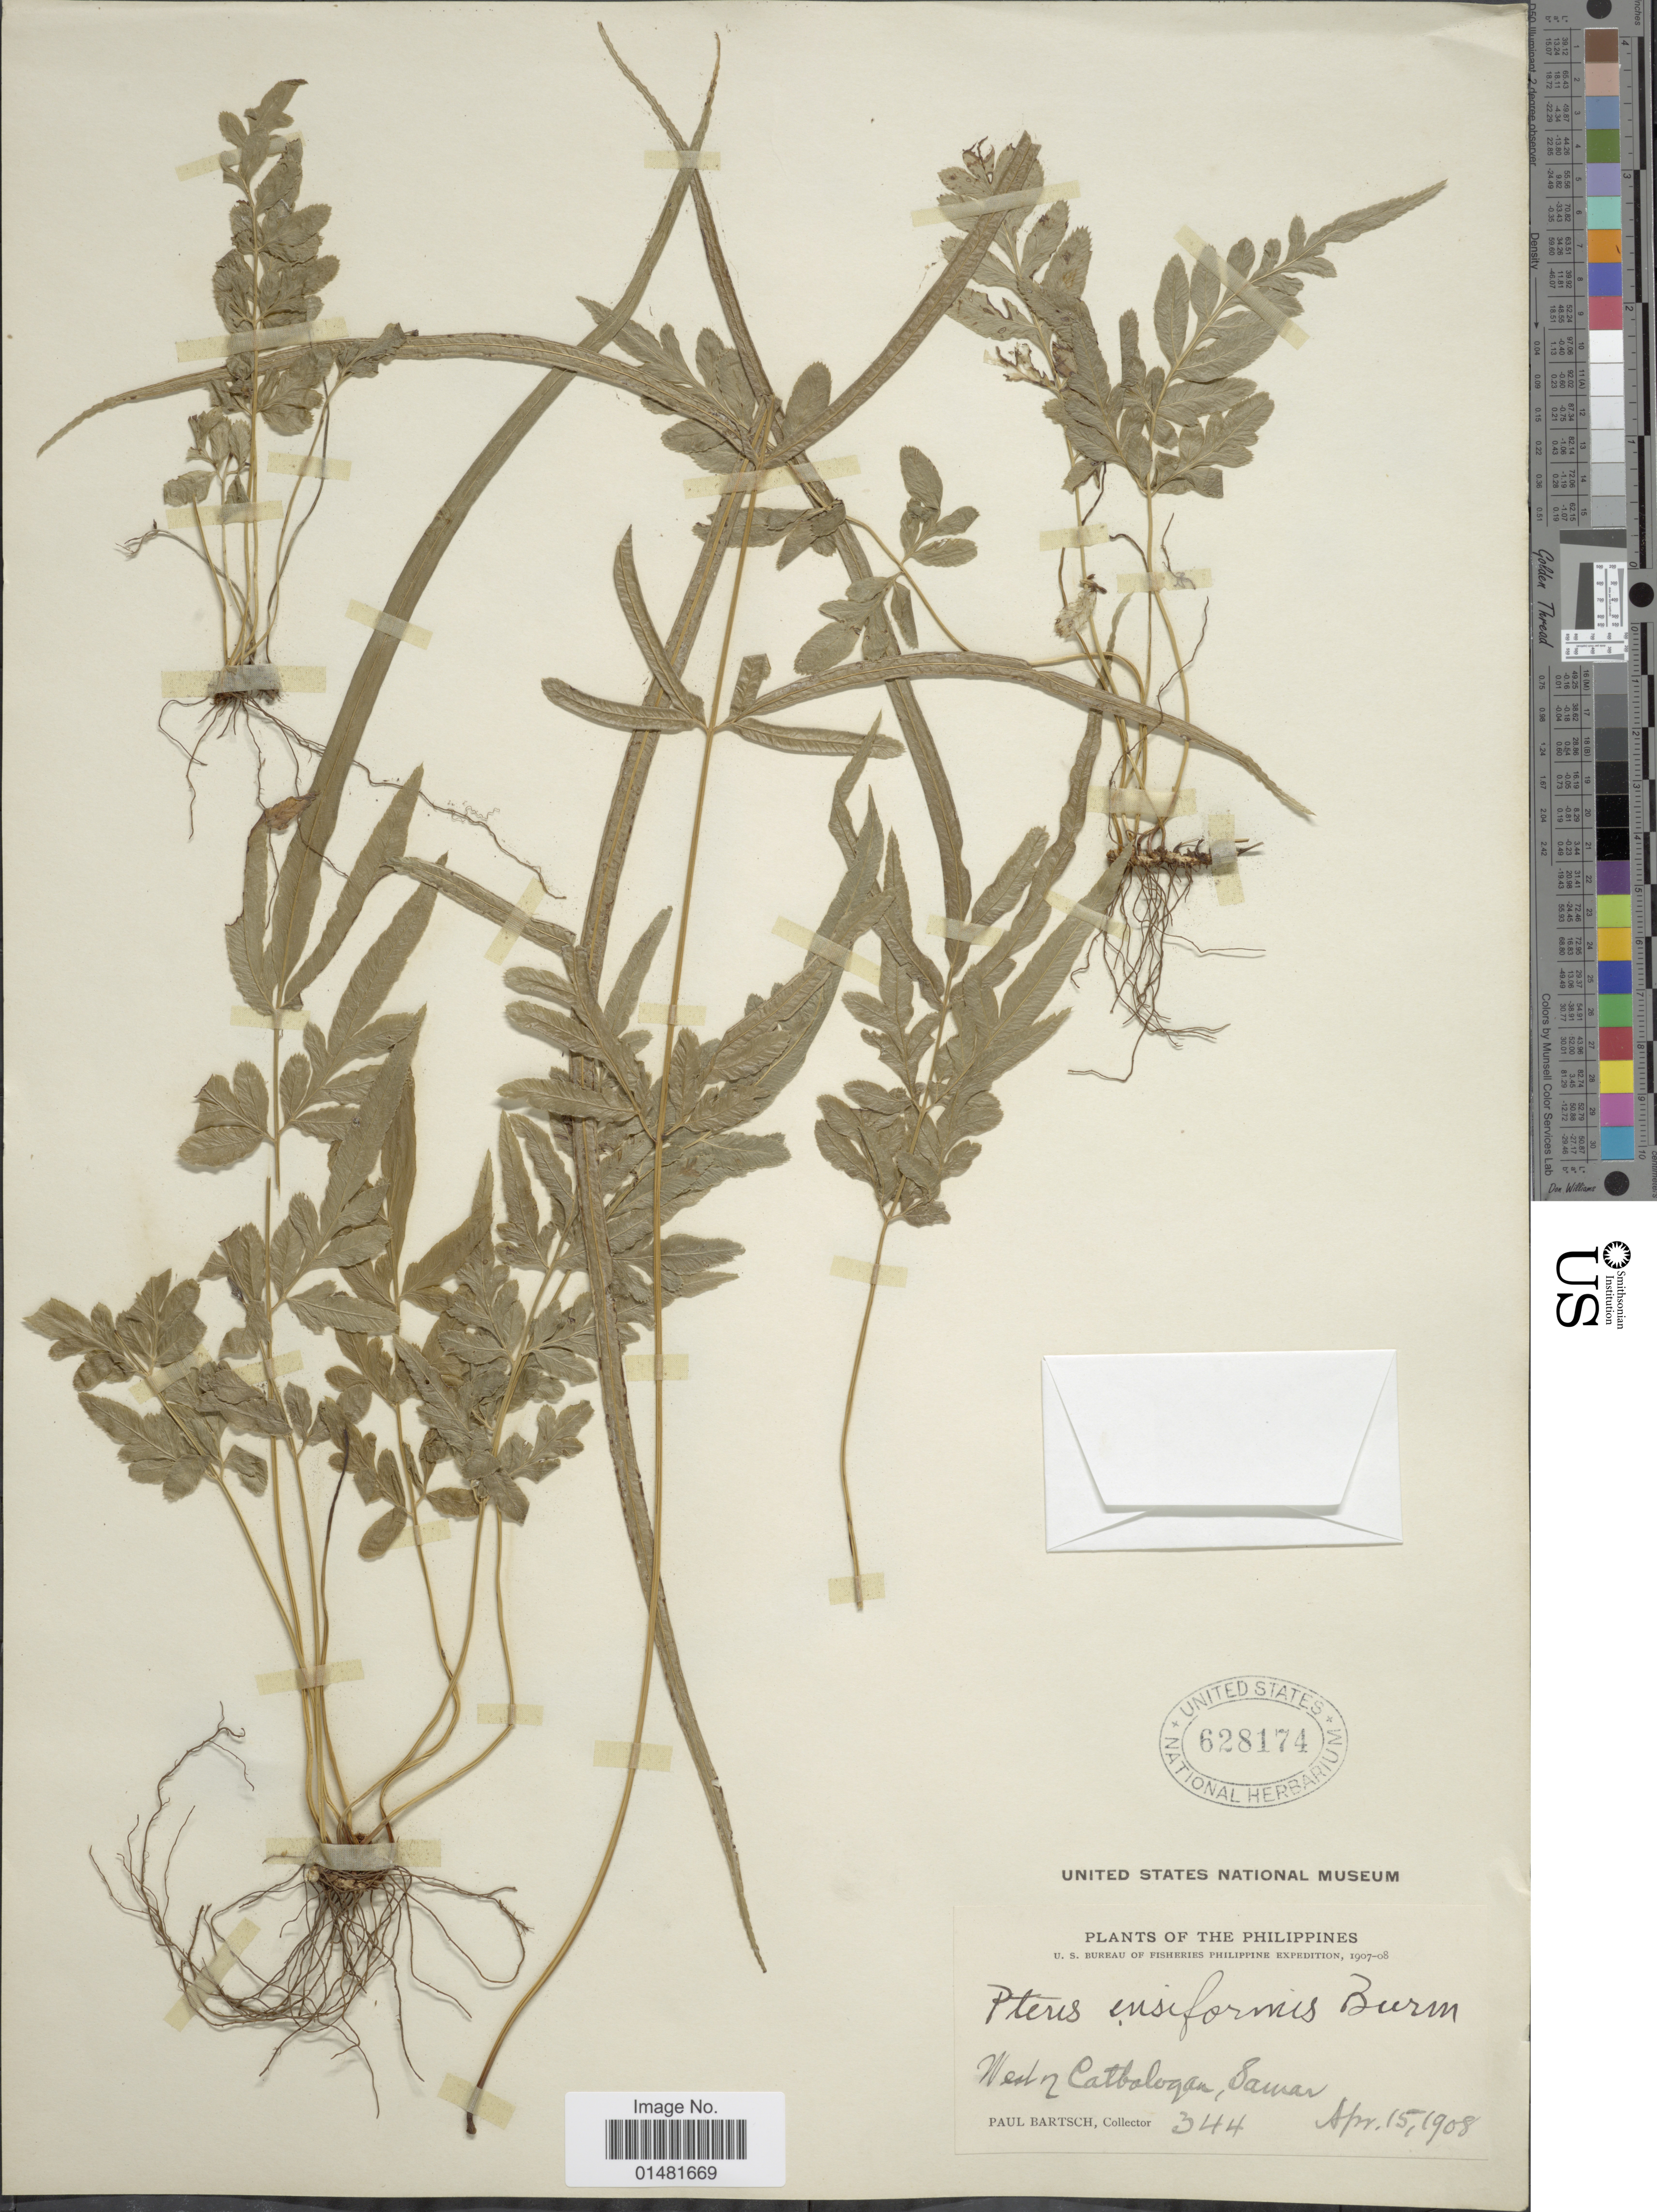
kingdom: Plantae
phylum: Tracheophyta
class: Polypodiopsida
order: Polypodiales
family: Pteridaceae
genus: Pteris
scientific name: Pteris ensiformis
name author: Burm. f.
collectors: P. Bartsch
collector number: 344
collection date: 1908-04-15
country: Philippines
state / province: Eastern Visayas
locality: West of Catbologan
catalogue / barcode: US 628174